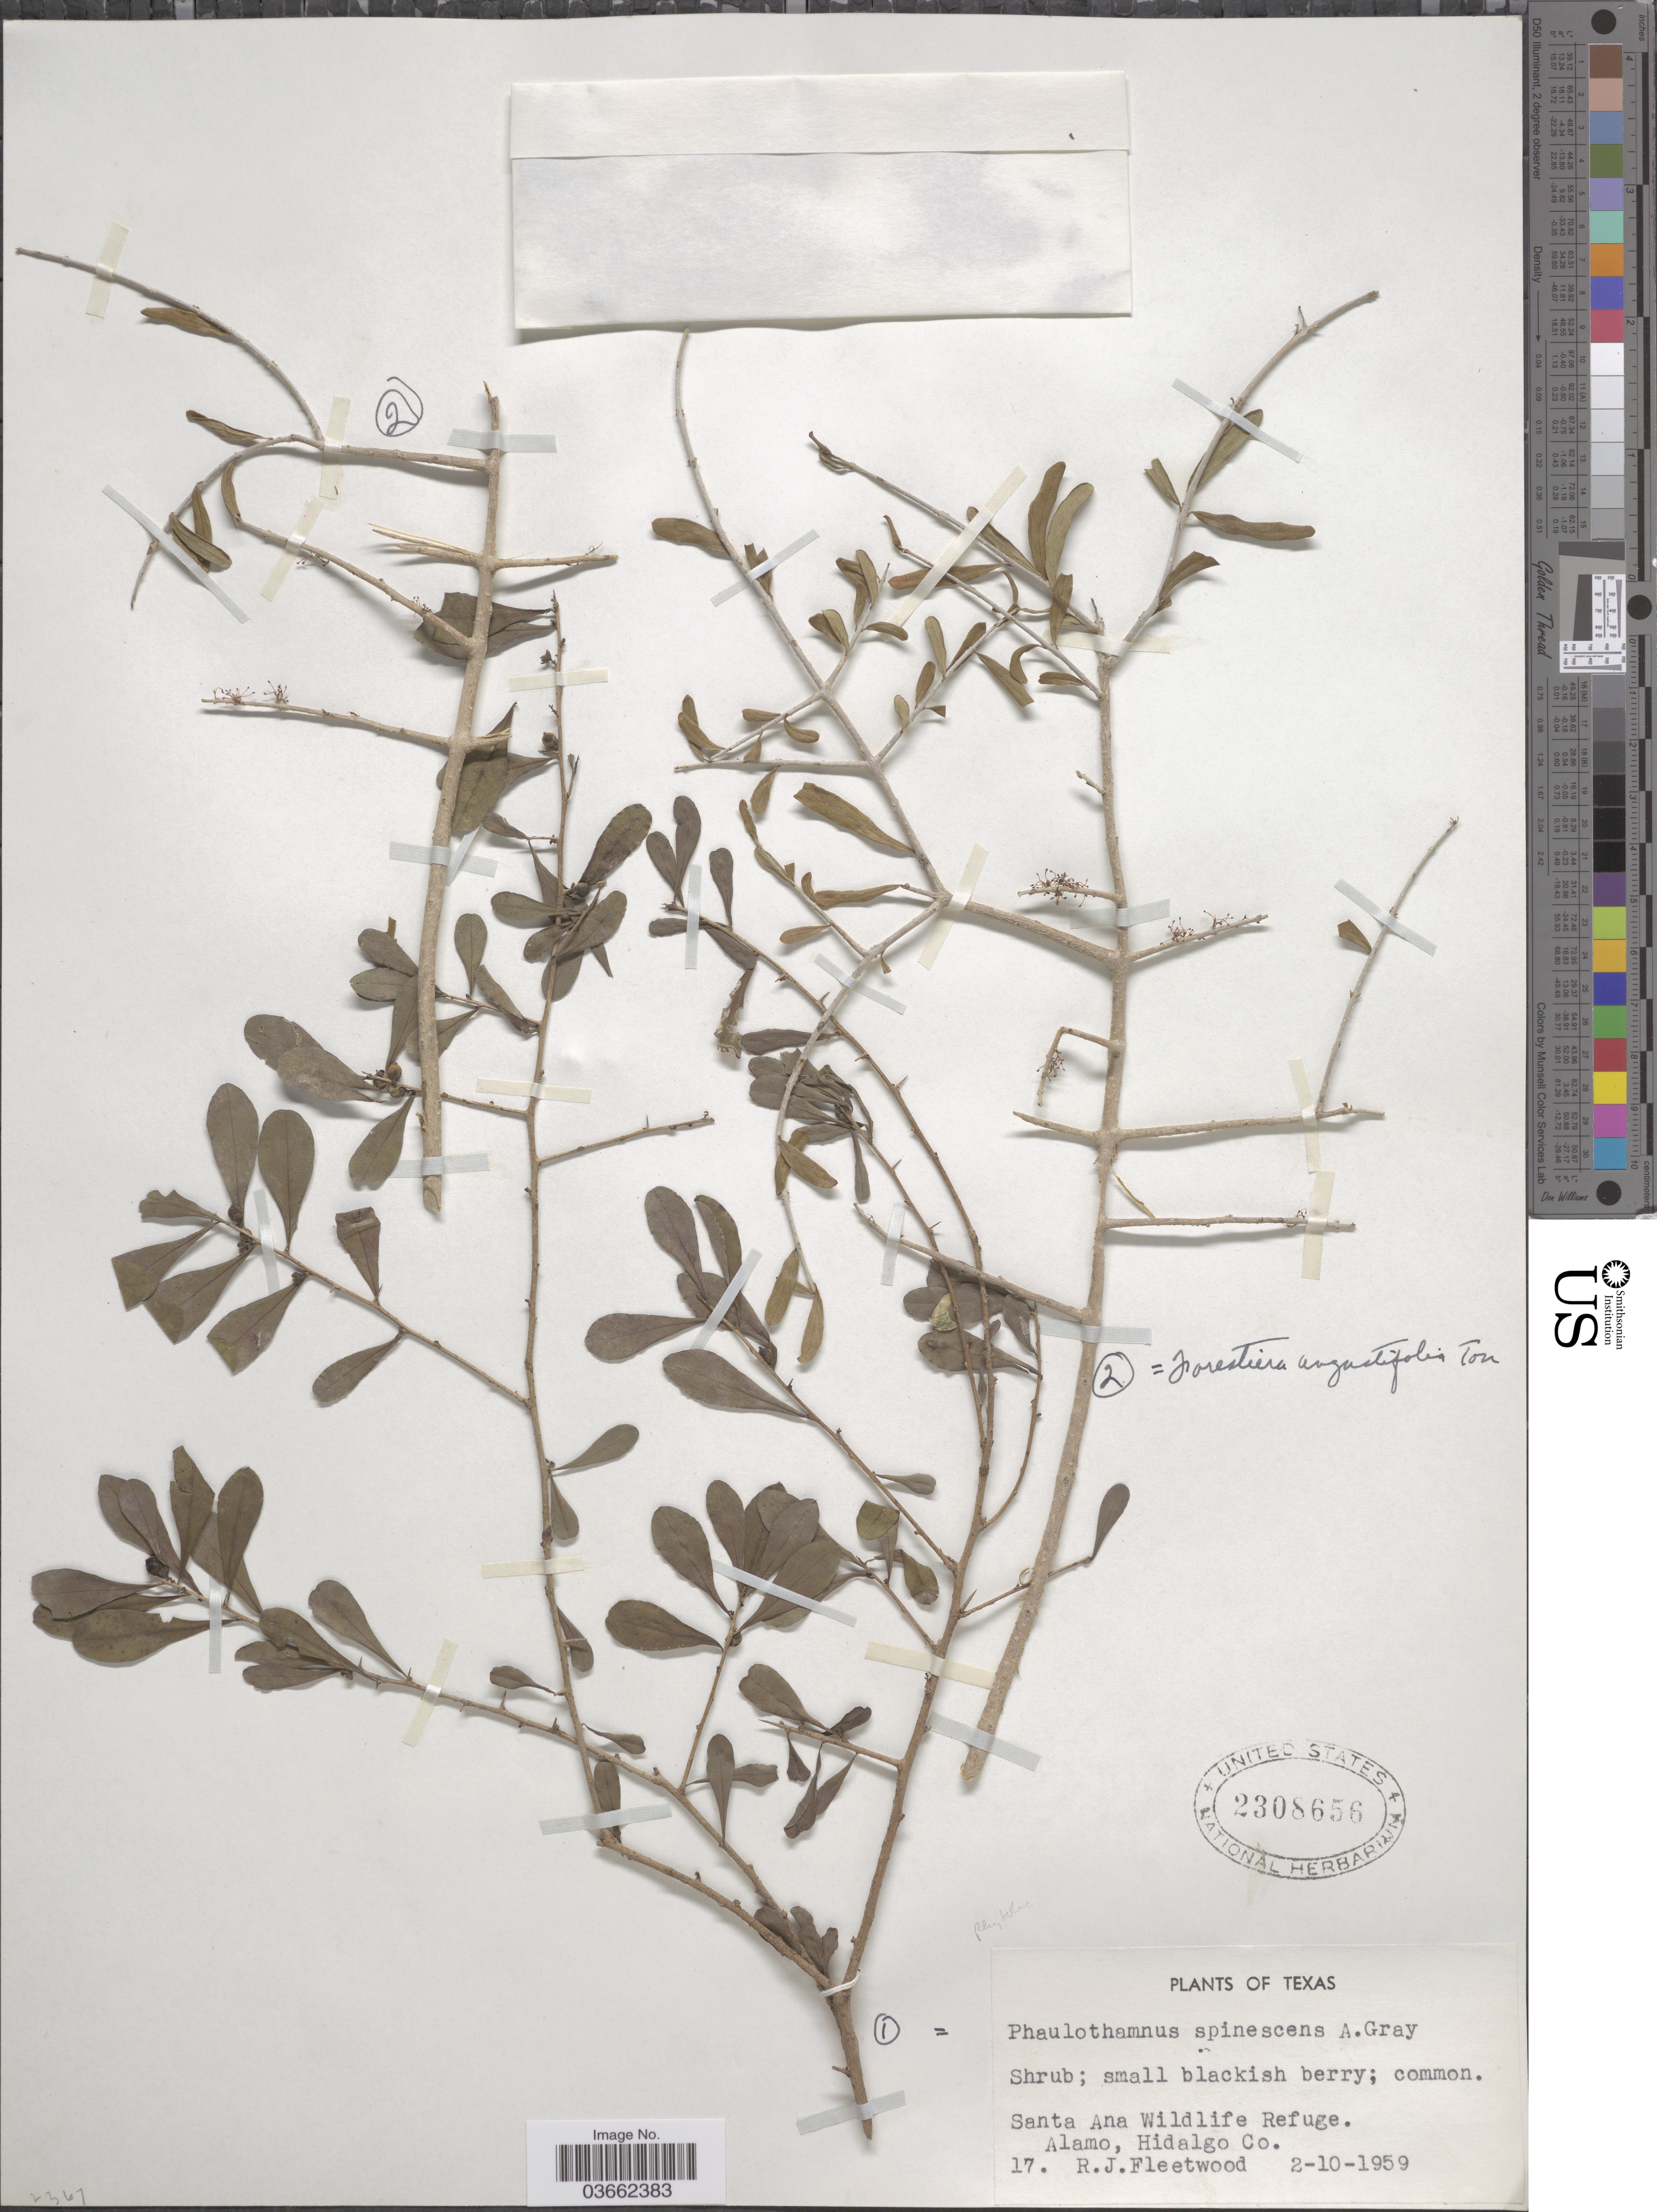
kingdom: Plantae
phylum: Tracheophyta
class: Magnoliopsida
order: Caryophyllales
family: Achatocarpaceae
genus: Phaulothamnus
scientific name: Phaulothamnus spinescens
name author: A. Gray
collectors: R. J. Fleetwood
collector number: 17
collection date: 1959-02-10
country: United States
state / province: Texas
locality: Santa Ana Wildlife Refuge. Alamo, Hidalgo Co.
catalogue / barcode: US 2308656